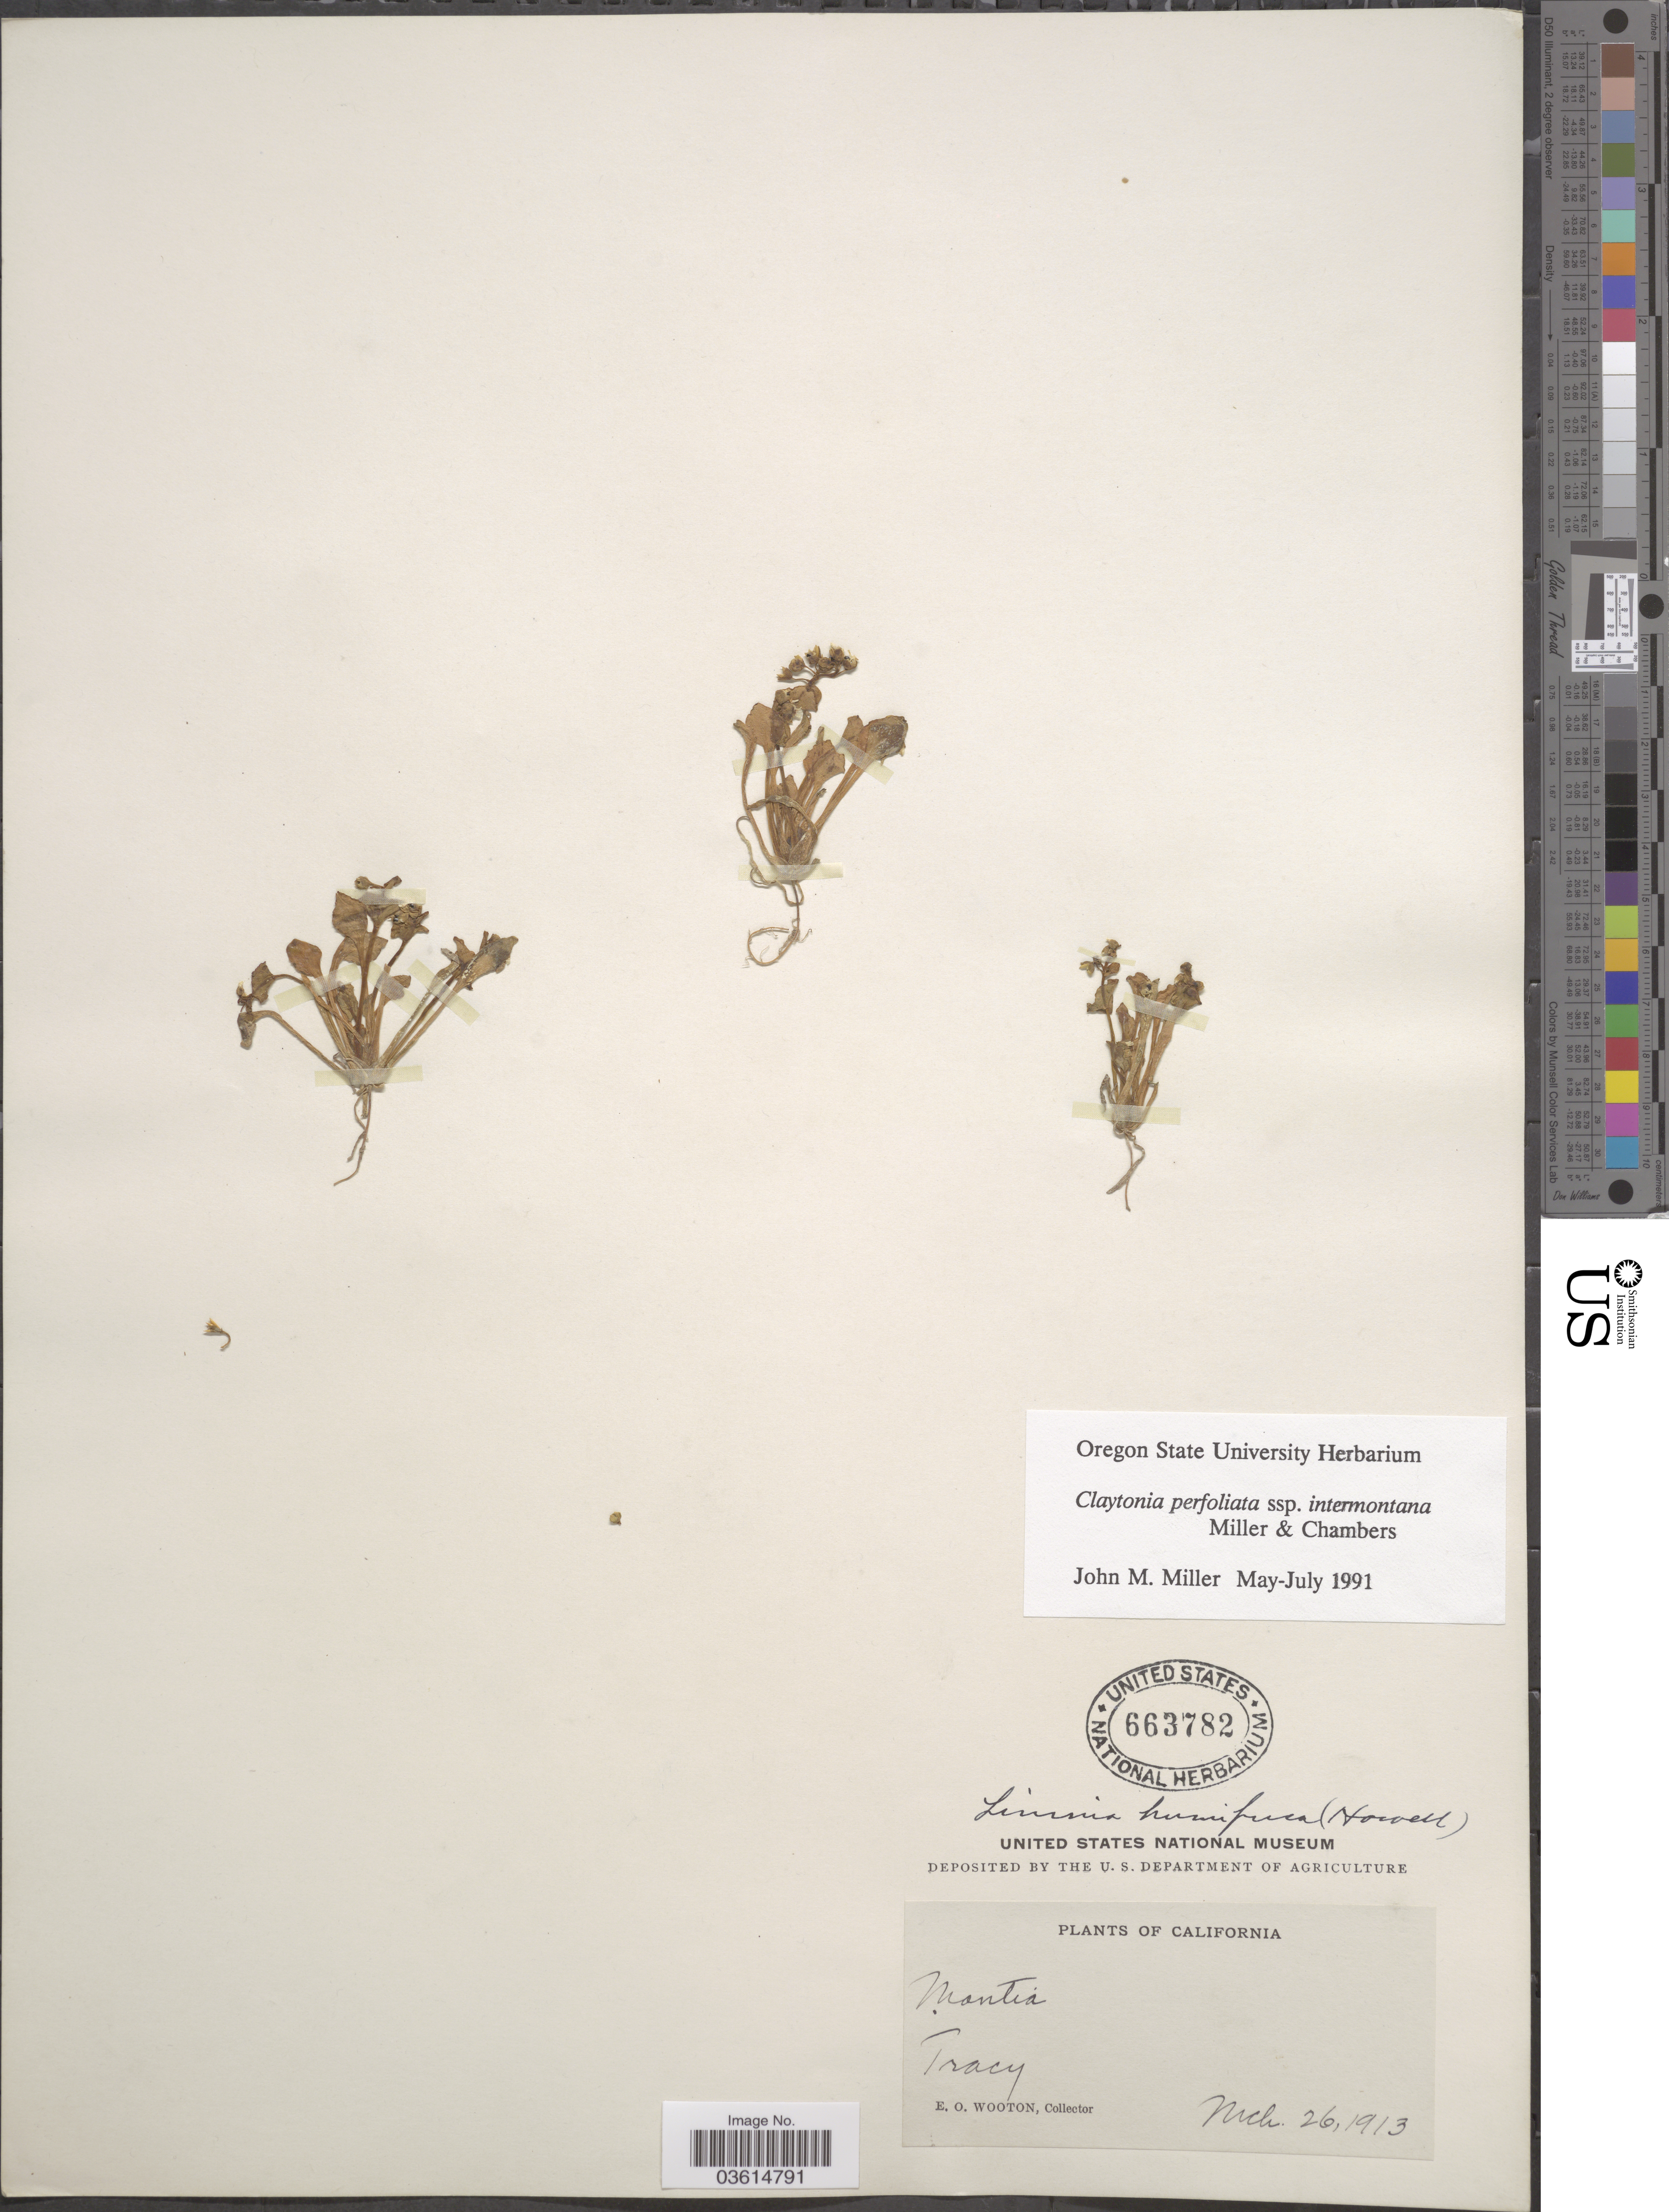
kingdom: Plantae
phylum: Tracheophyta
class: Magnoliopsida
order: Caryophyllales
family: Montiaceae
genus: Claytonia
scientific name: Claytonia perfoliata subsp. intermontana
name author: Mill. & Chambers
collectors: E. O. Wooton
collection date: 1913-03-26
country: United States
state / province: California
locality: Tracy.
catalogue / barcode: US 663782